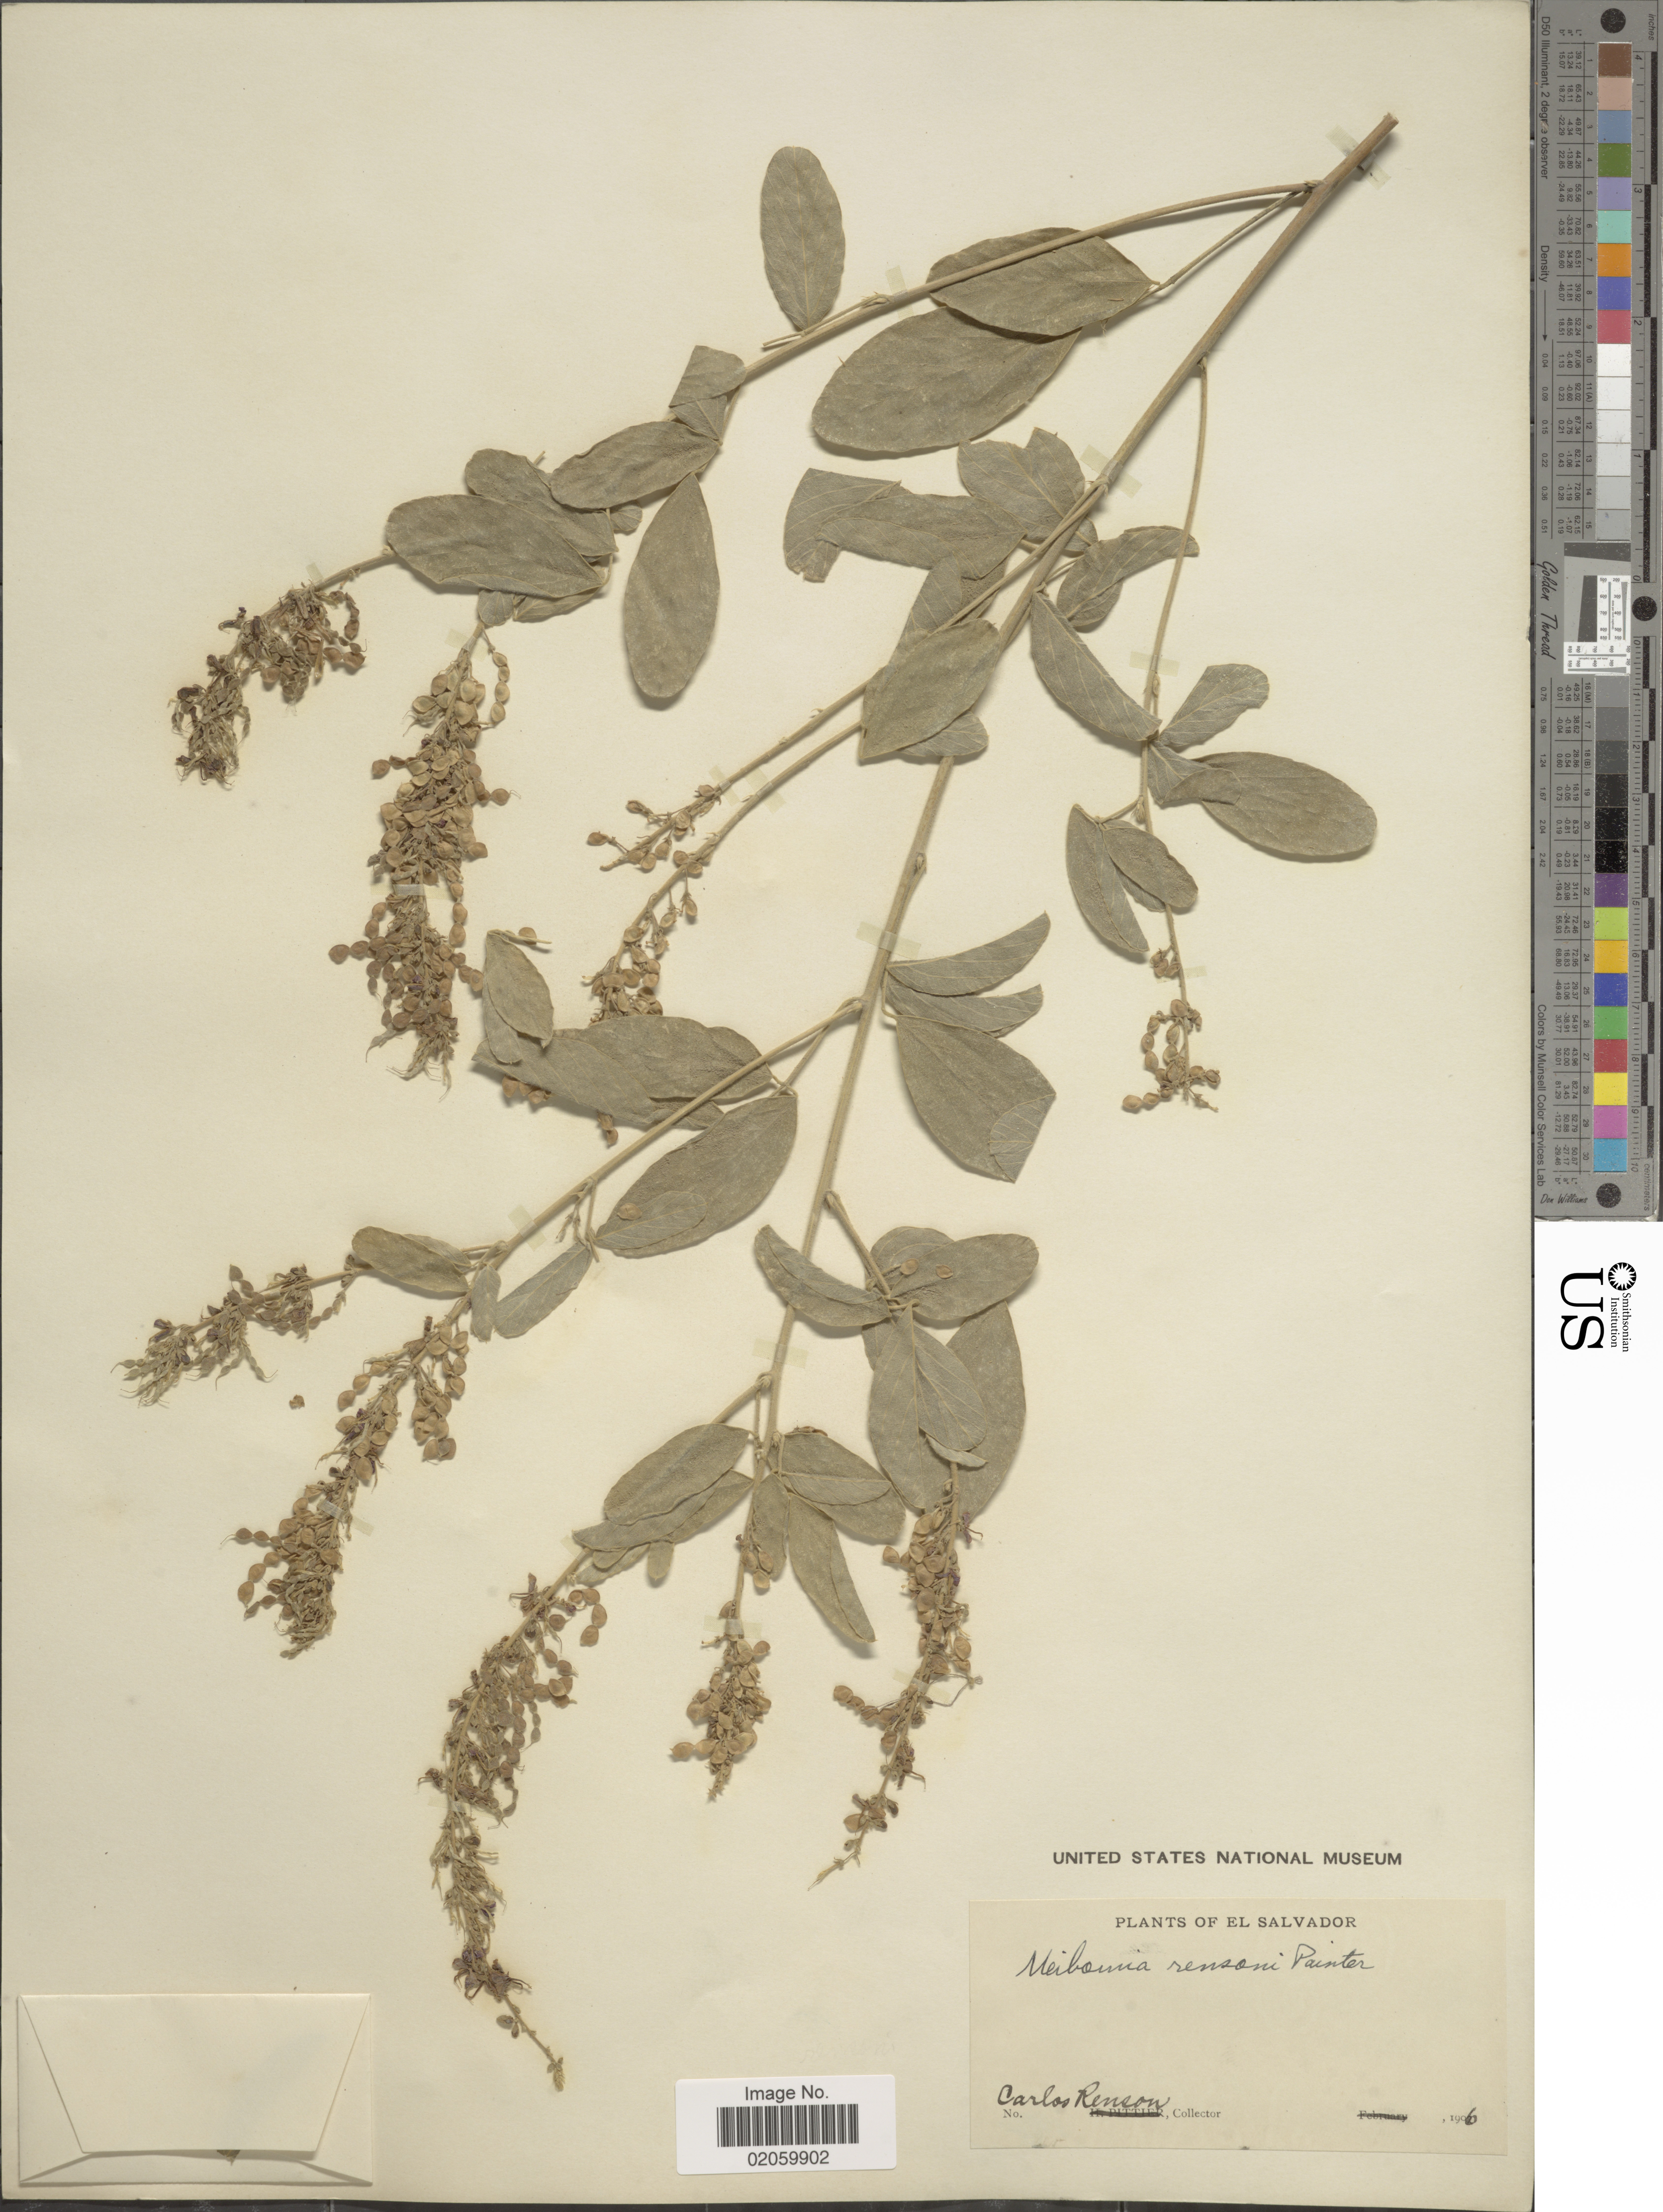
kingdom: Plantae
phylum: Tracheophyta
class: Magnoliopsida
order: Fabales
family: Fabaceae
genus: Desmodium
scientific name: Desmodium nicaraguense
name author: Oerst.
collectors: C. Renson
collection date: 1906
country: El Salvador